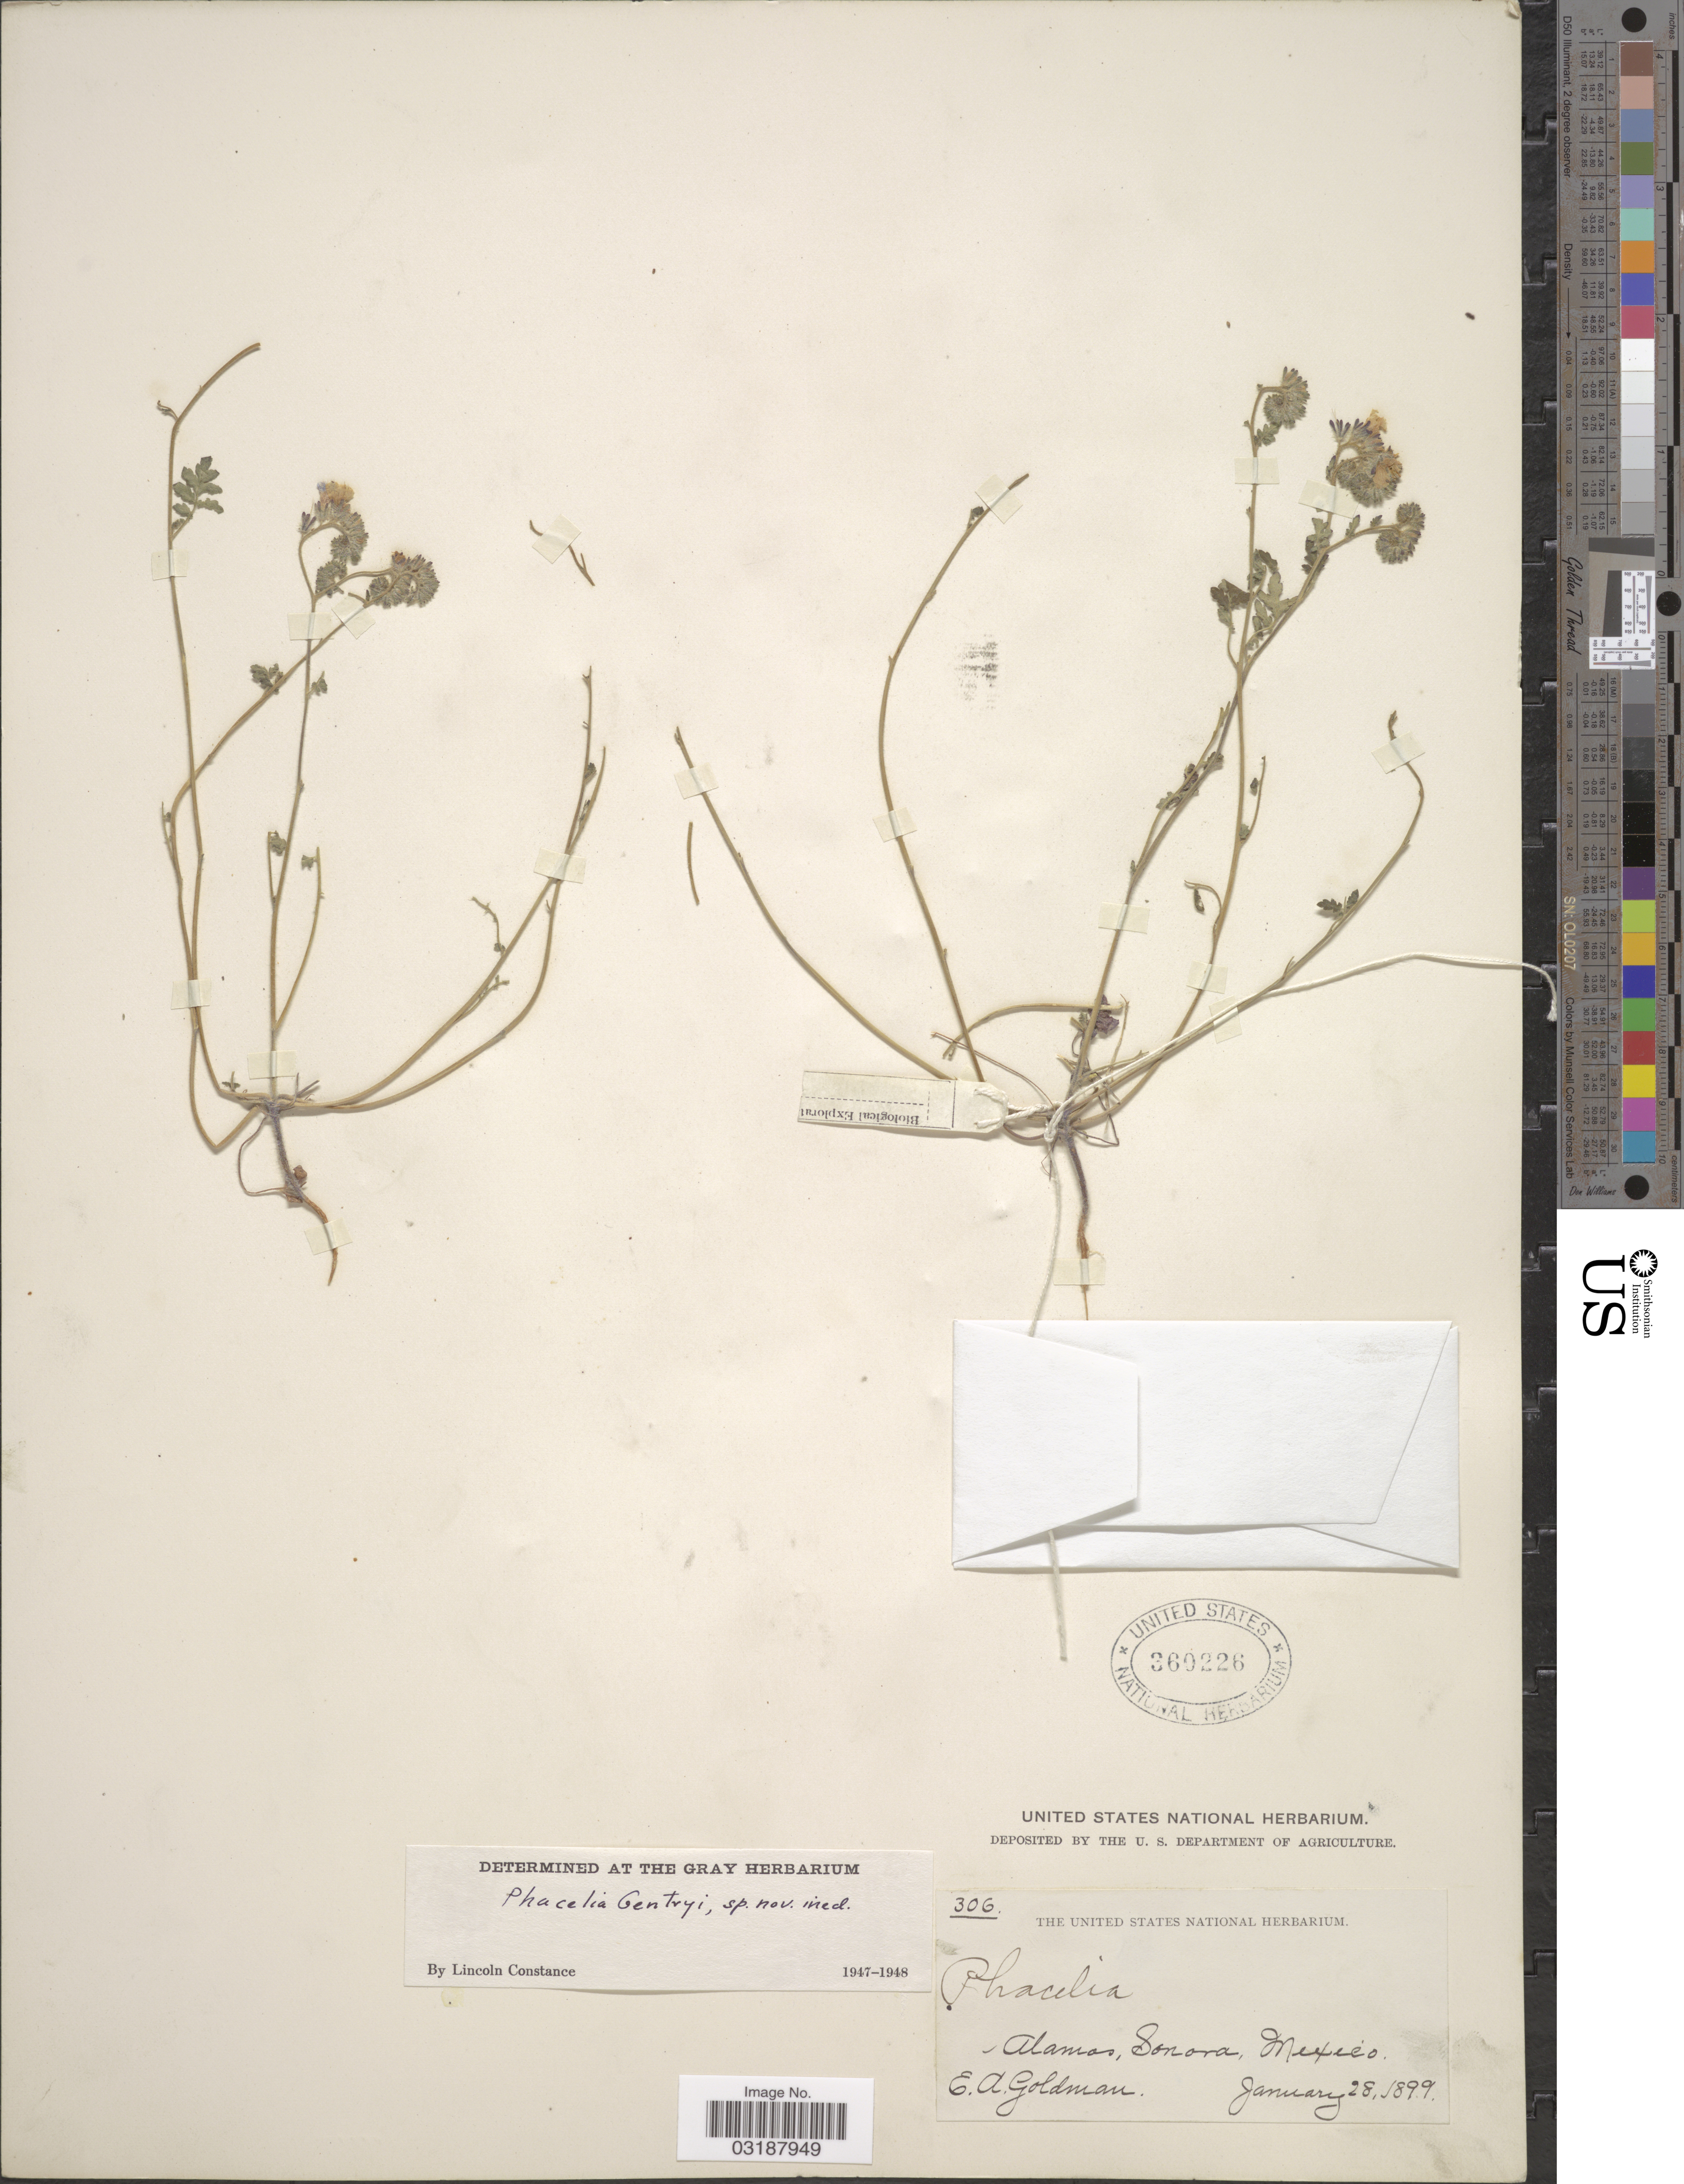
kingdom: Plantae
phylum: Tracheophyta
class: Magnoliopsida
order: Boraginales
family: Hydrophyllaceae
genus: Phacelia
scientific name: Phacelia gentryi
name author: Constance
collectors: E. A. Goldman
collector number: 306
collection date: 1899-01-28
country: Mexico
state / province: Sonora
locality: Alamos.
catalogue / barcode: US 360226